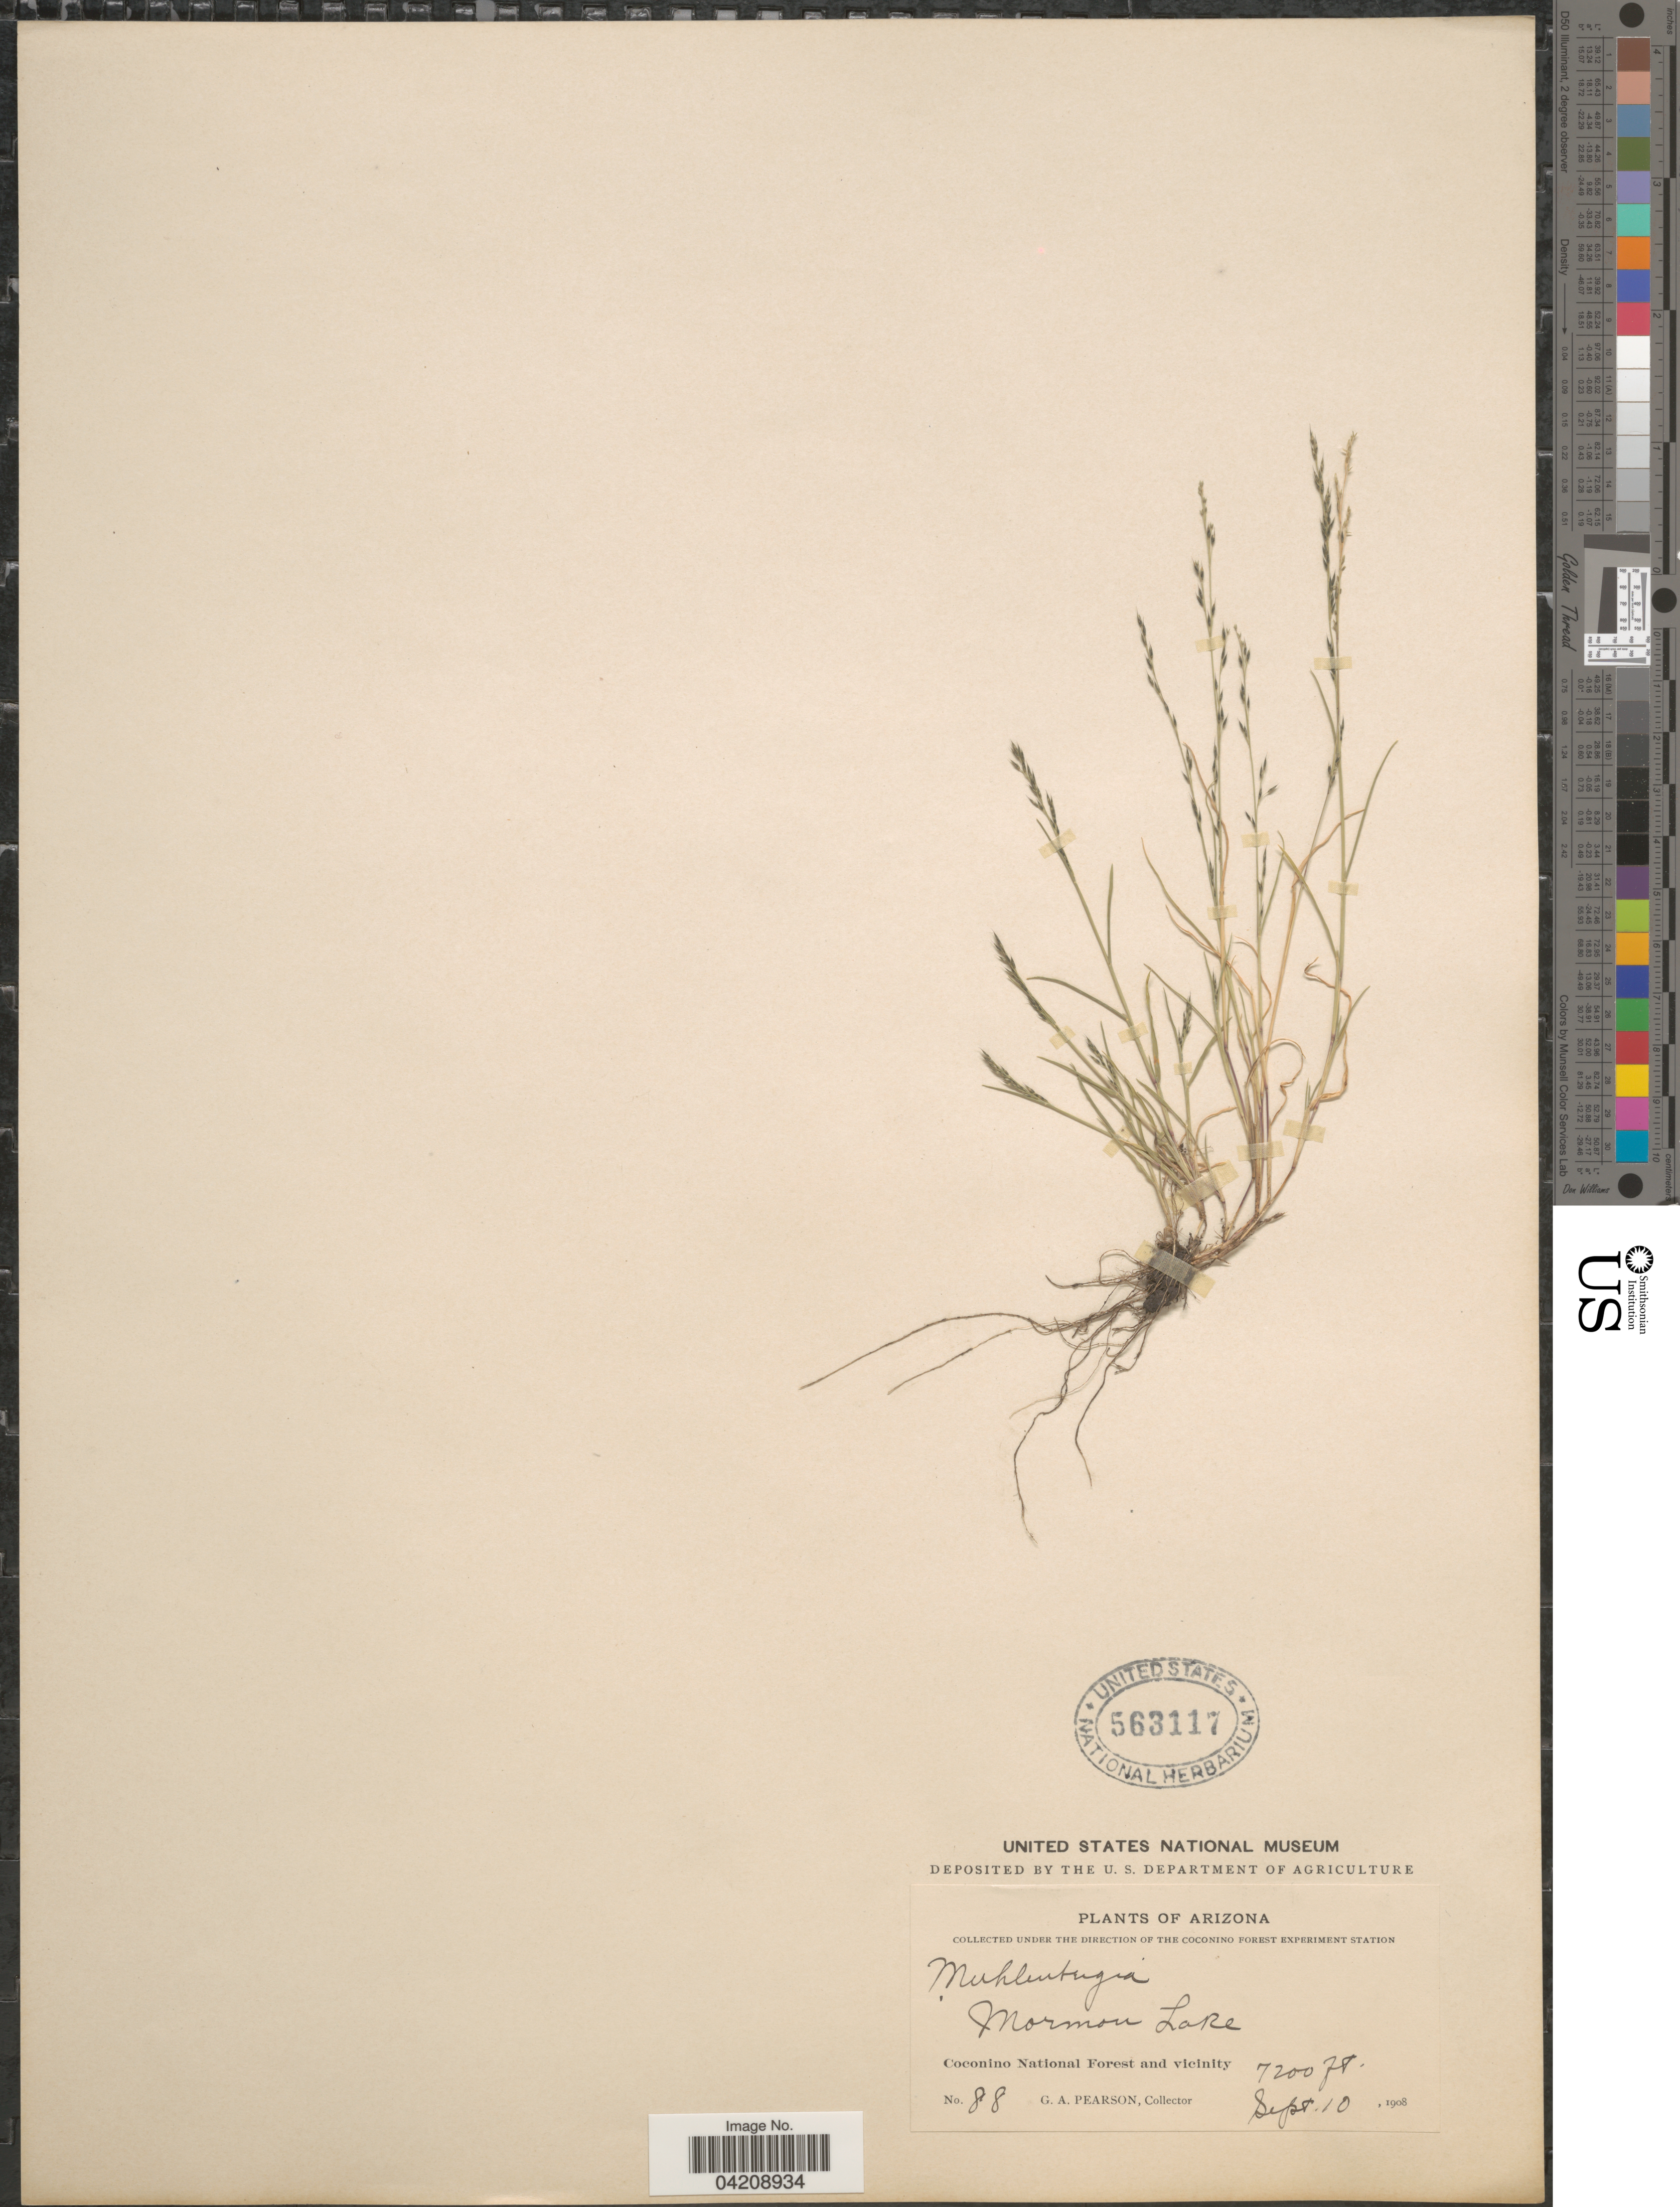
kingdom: Plantae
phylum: Tracheophyta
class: Liliopsida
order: Poales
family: Poaceae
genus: Muhlenbergia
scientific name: Muhlenbergia filiformis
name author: (Thurb. ex S. Watson) Rydb.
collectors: G. Pearson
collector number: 88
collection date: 1908-09-10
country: United States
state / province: Arizona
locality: Mormon Lake. Coconino National Forest and vicinity.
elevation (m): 2195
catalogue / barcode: US 563117